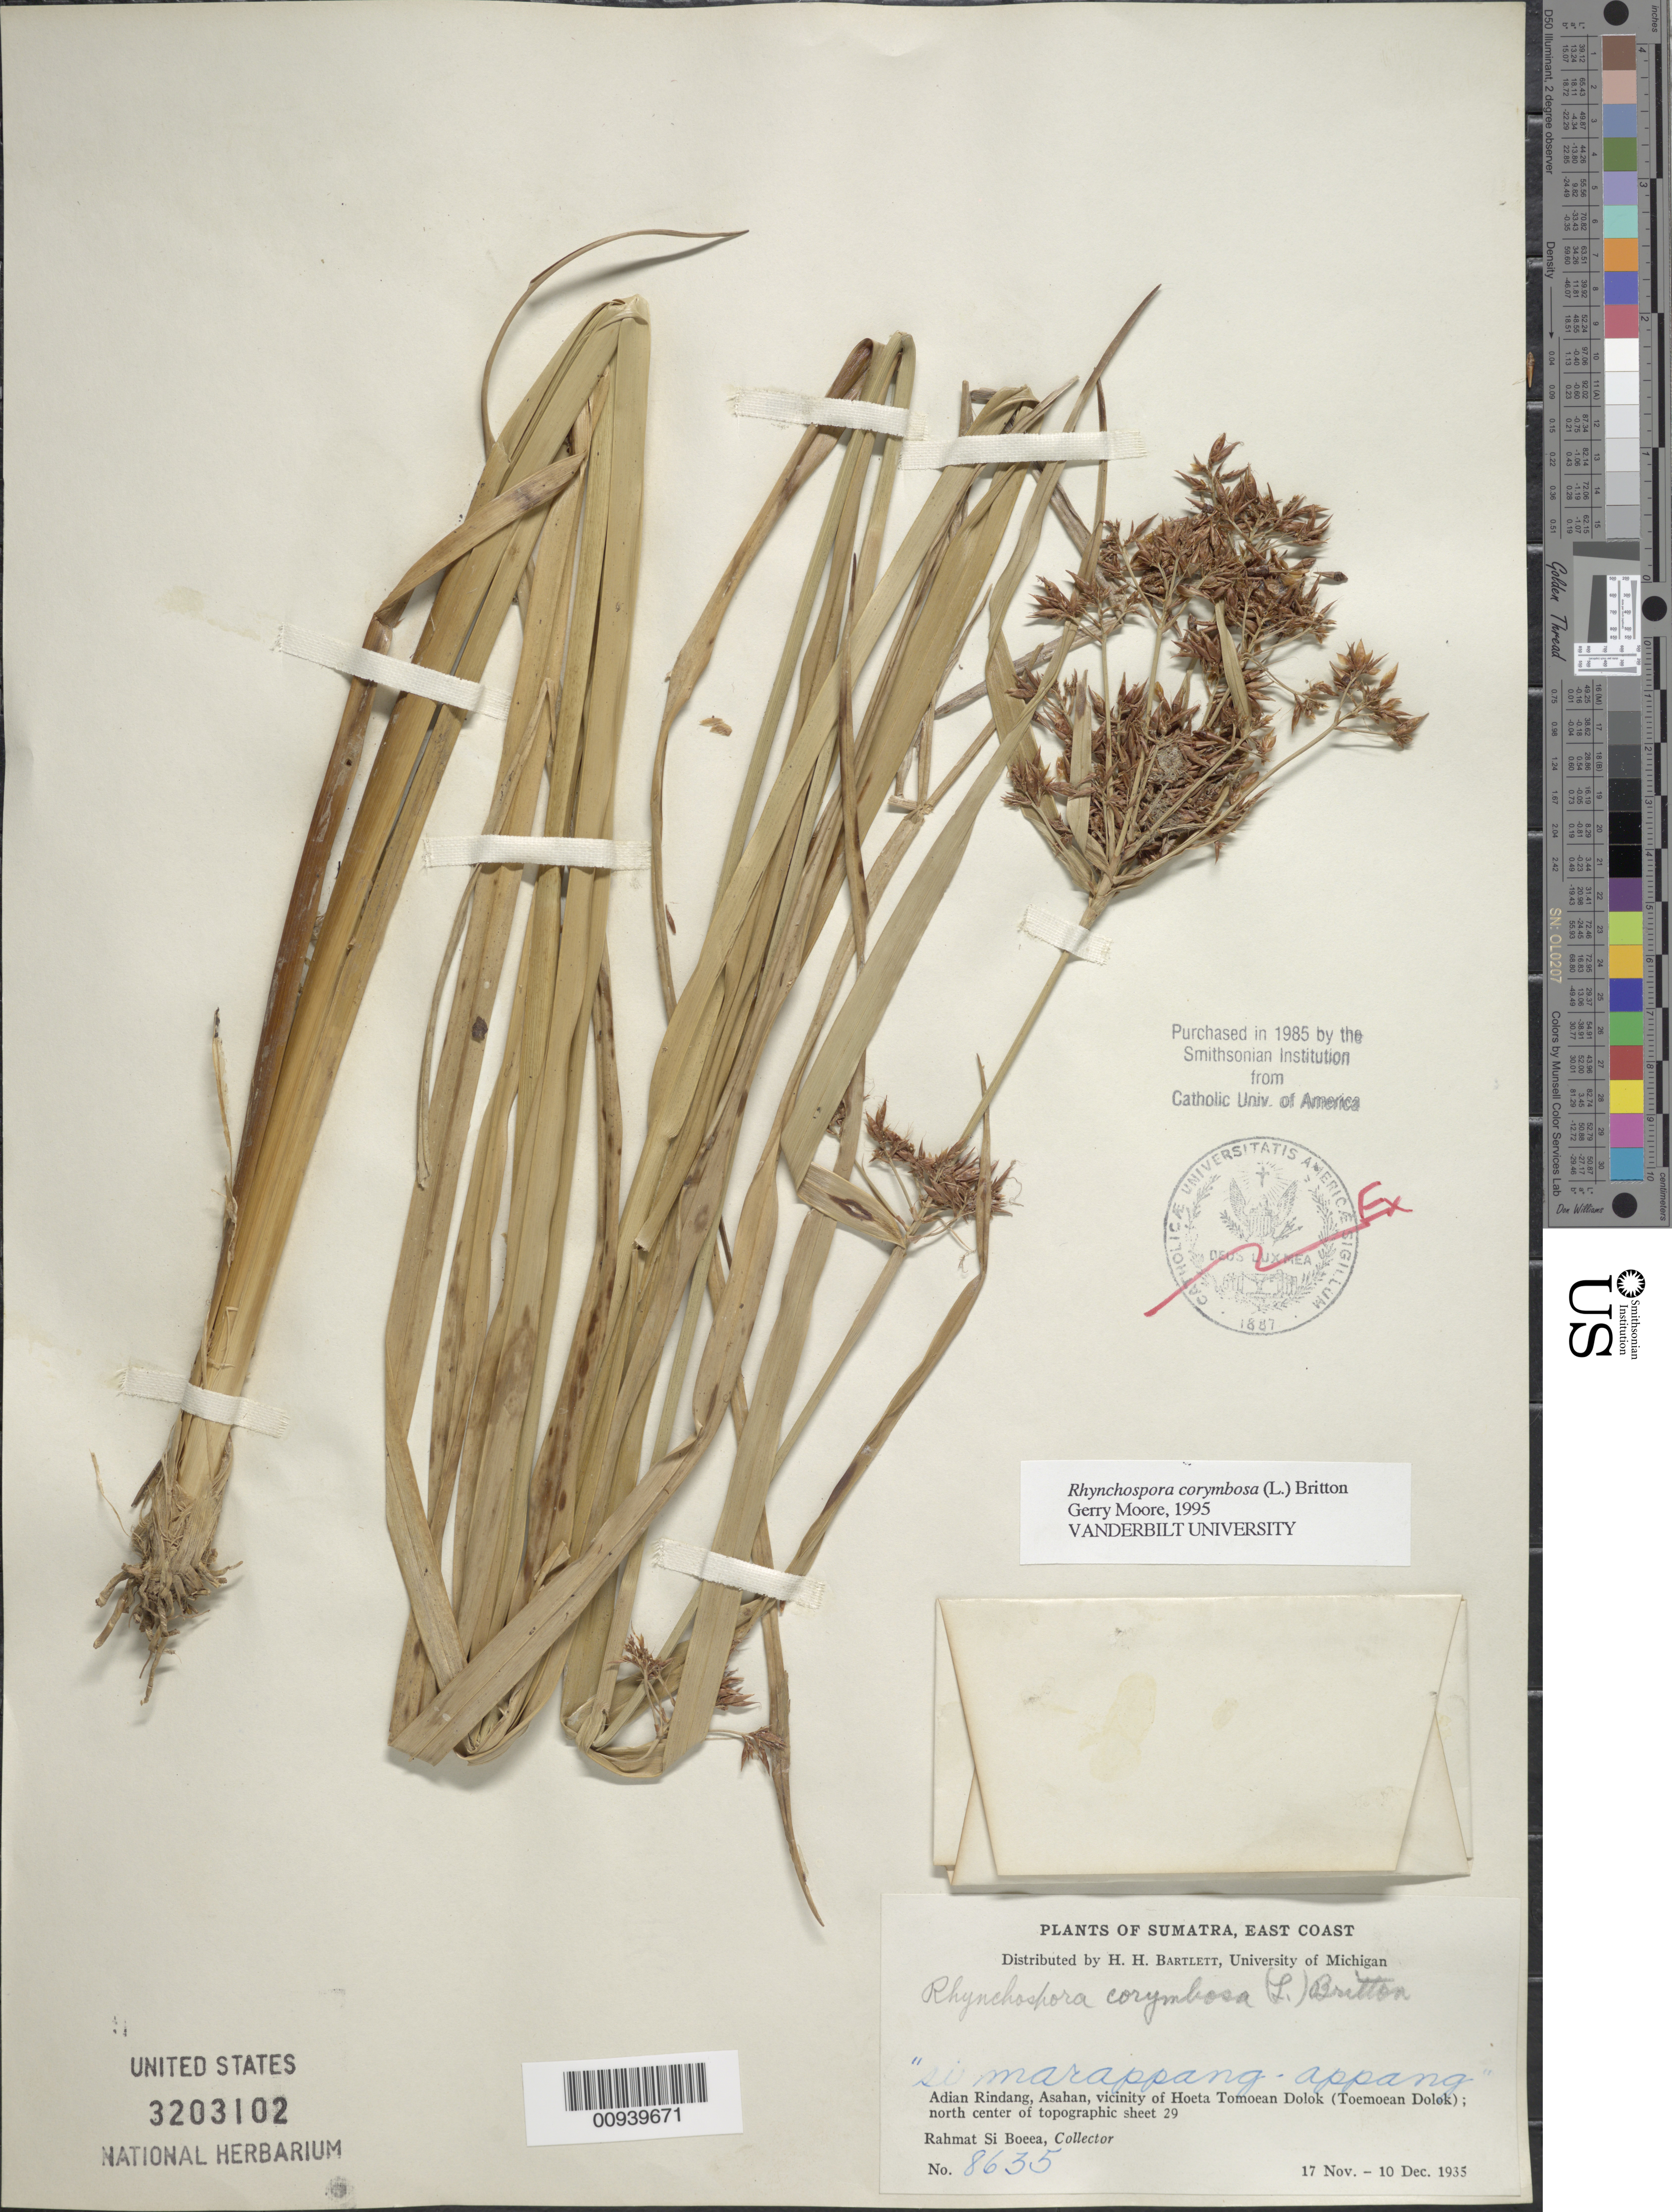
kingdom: Plantae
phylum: Tracheophyta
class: Liliopsida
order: Poales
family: Cyperaceae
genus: Rhynchospora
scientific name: Rhynchospora corymbosa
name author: (L.) Britton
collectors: Rahmat Si Boeea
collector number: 8635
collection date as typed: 17 Nov 1935 to 10 Dec 1935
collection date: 1935-11-17/1935-12-10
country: Indonesia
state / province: Sumatra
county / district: Aceh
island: Sumatra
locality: Adian Rindang, Asahan, vicinity of Hoeta Tomoean Dolok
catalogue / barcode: US 3203102